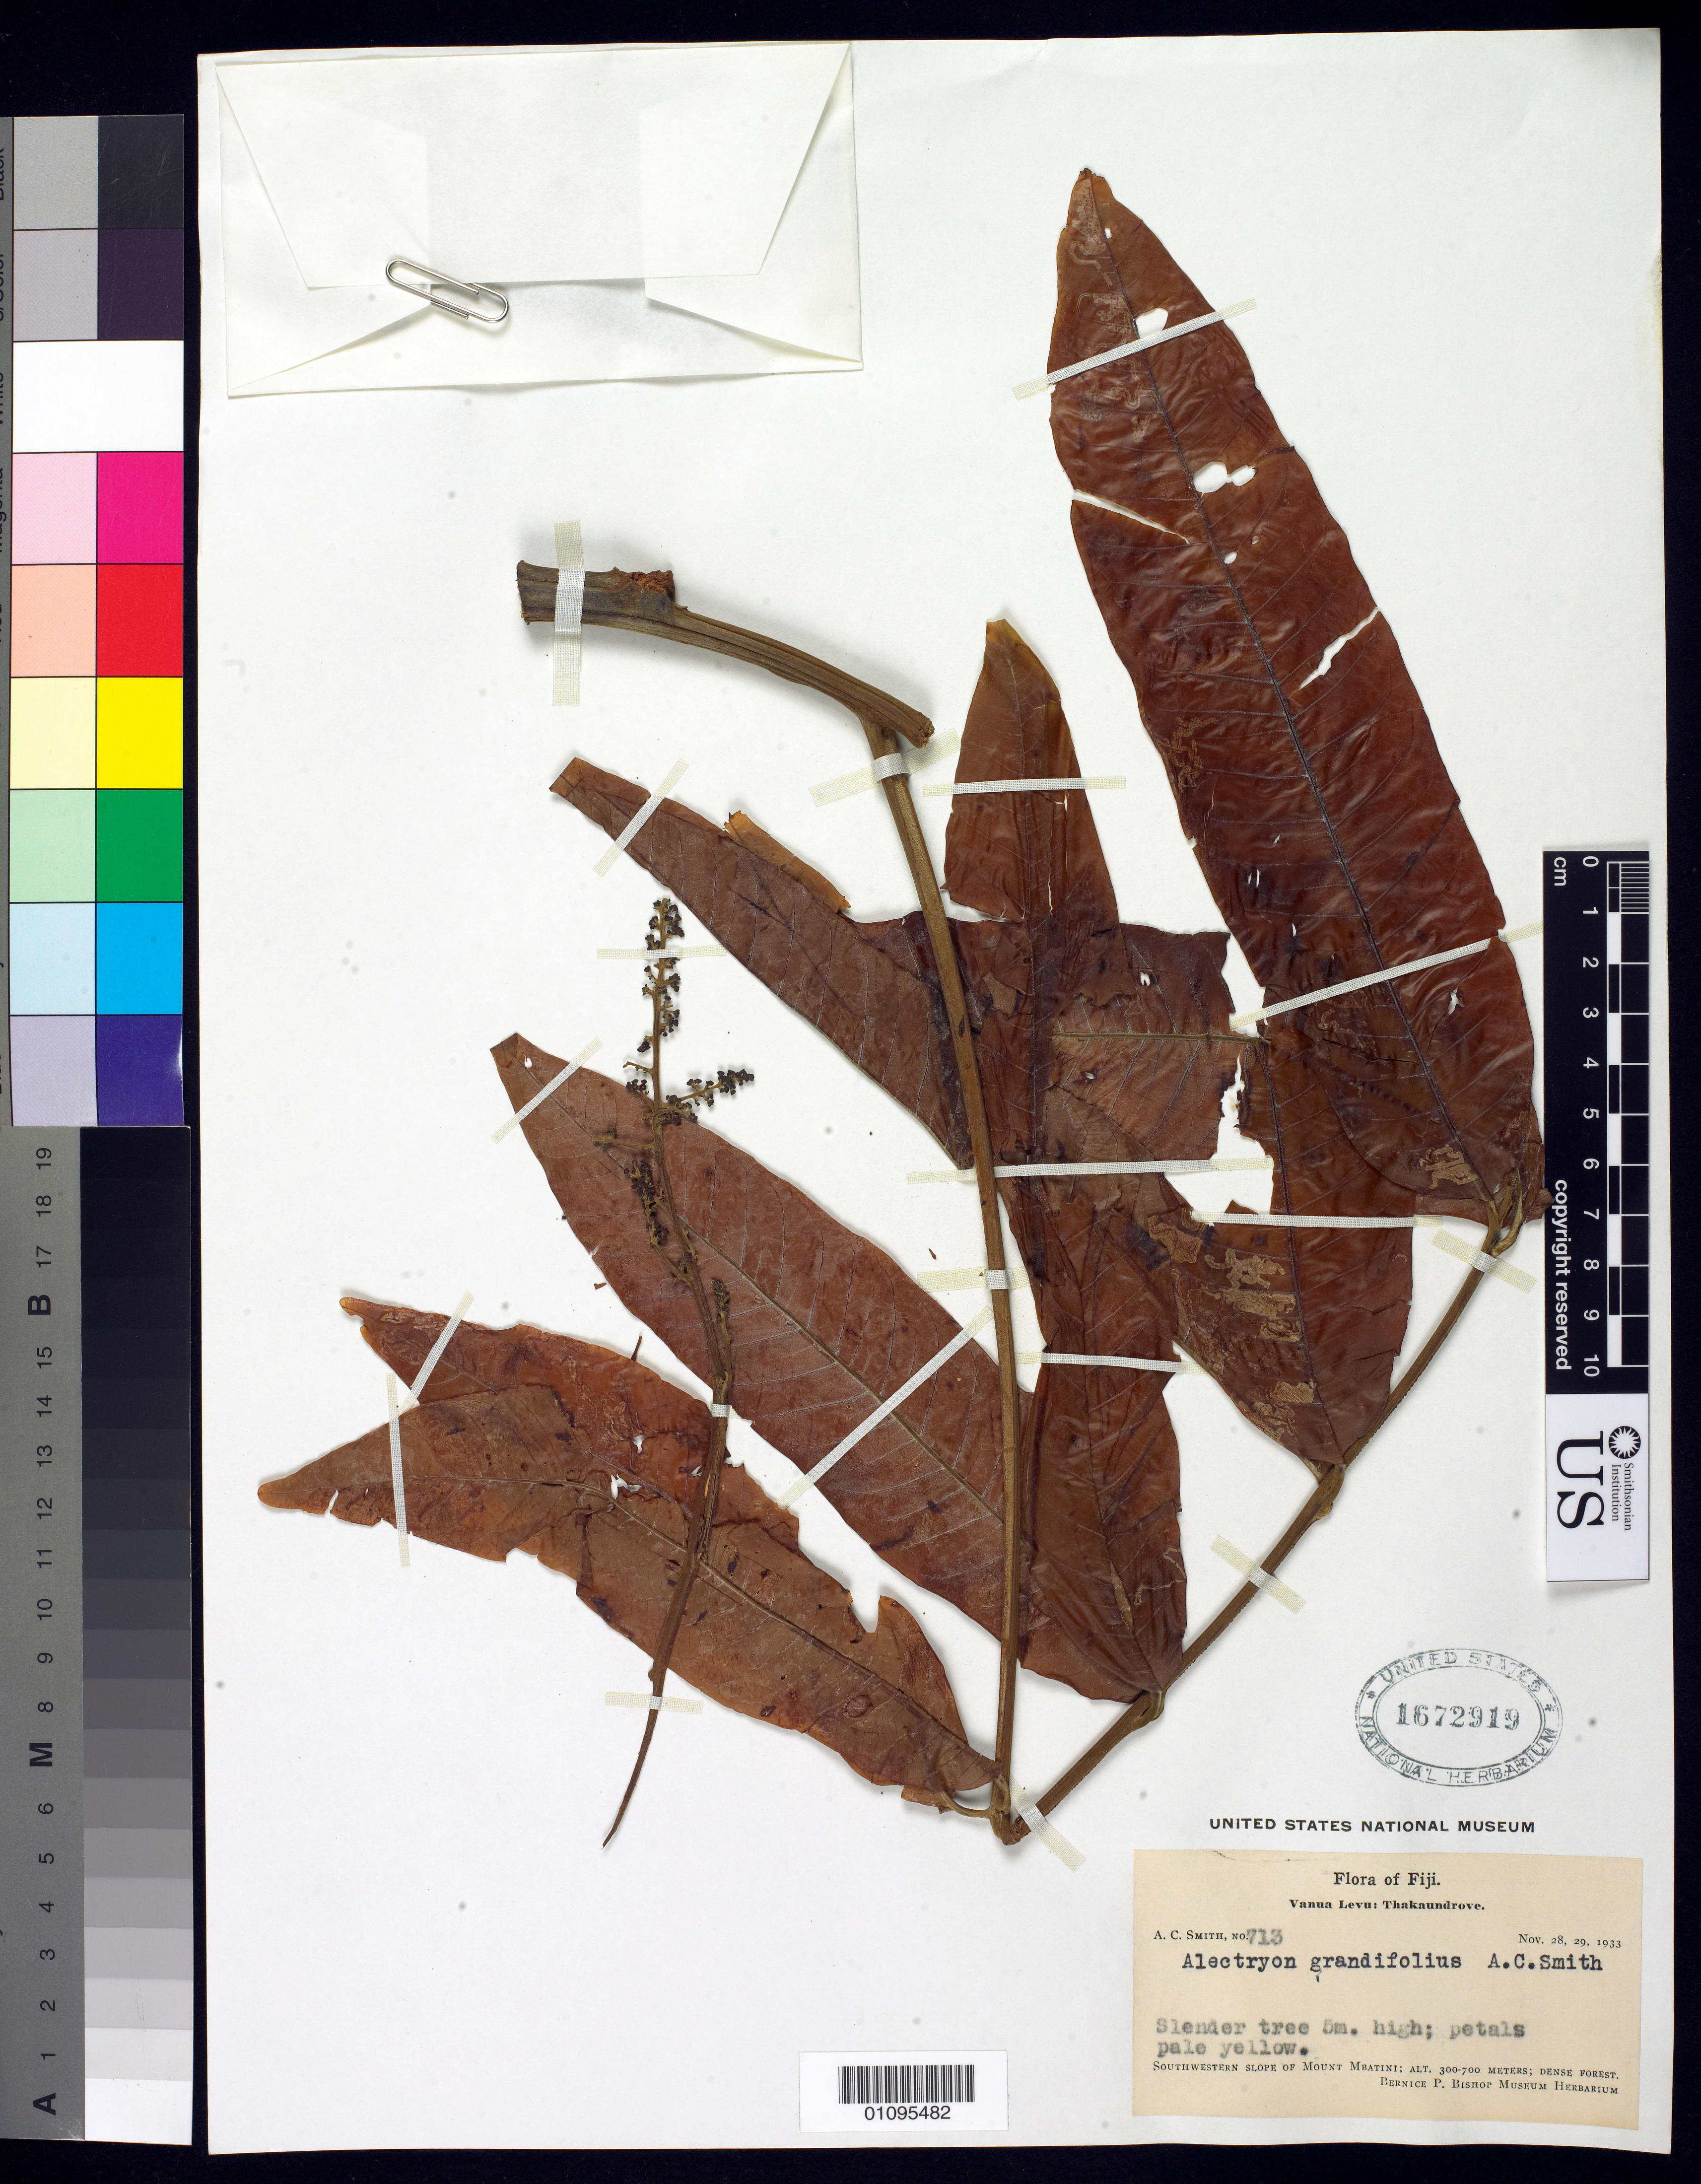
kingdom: Plantae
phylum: Tracheophyta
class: Magnoliopsida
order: Sapindales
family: Sapindaceae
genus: Alectryon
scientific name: Alectryon grandifolius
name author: A.C. Sm.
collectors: A. C. Smith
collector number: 713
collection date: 1933-11-28/1933-11-29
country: Fiji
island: Vanua Levu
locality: Thakaundrove, SW slope of Mount Mbatini.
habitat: Dense forest.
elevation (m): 300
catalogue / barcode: US 1672919